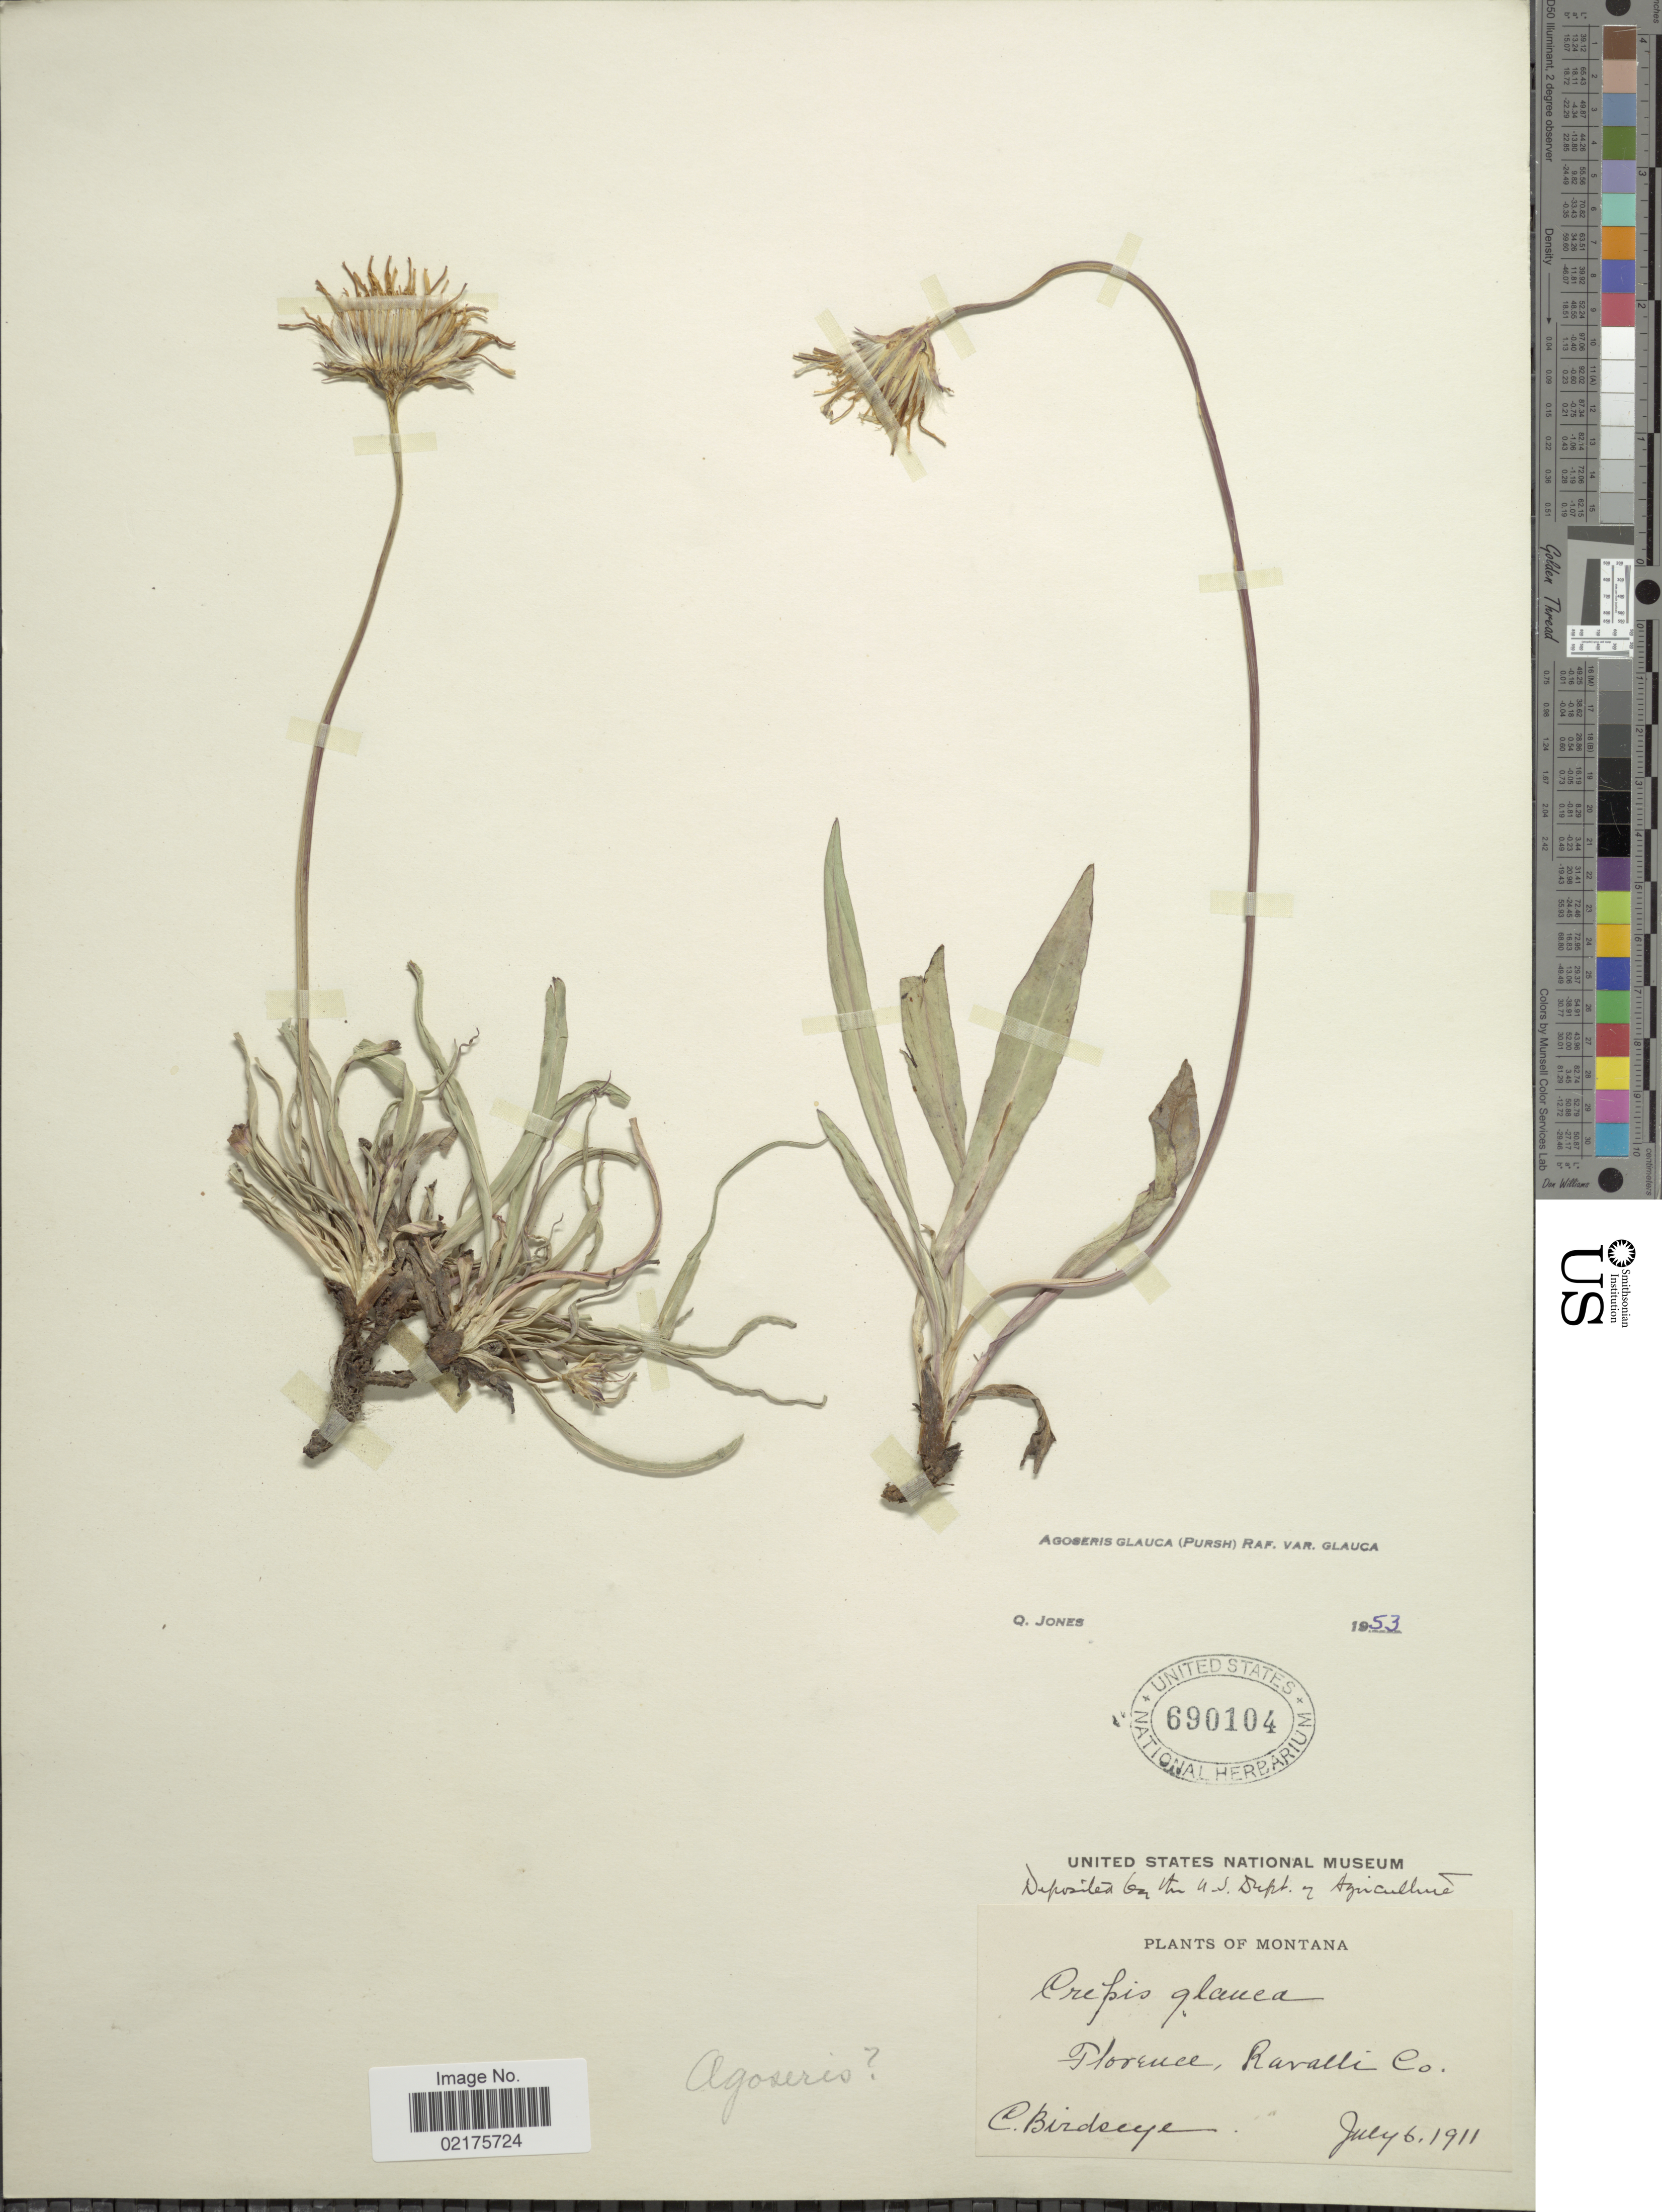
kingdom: Plantae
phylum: Tracheophyta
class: Magnoliopsida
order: Asterales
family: Asteraceae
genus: Agoseris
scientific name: Agoseris glauca var. glauca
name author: (Pursh) Raf.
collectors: C. Birdseye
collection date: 1911-07-06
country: United States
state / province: Montana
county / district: Ravalli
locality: Florence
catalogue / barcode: US 690104